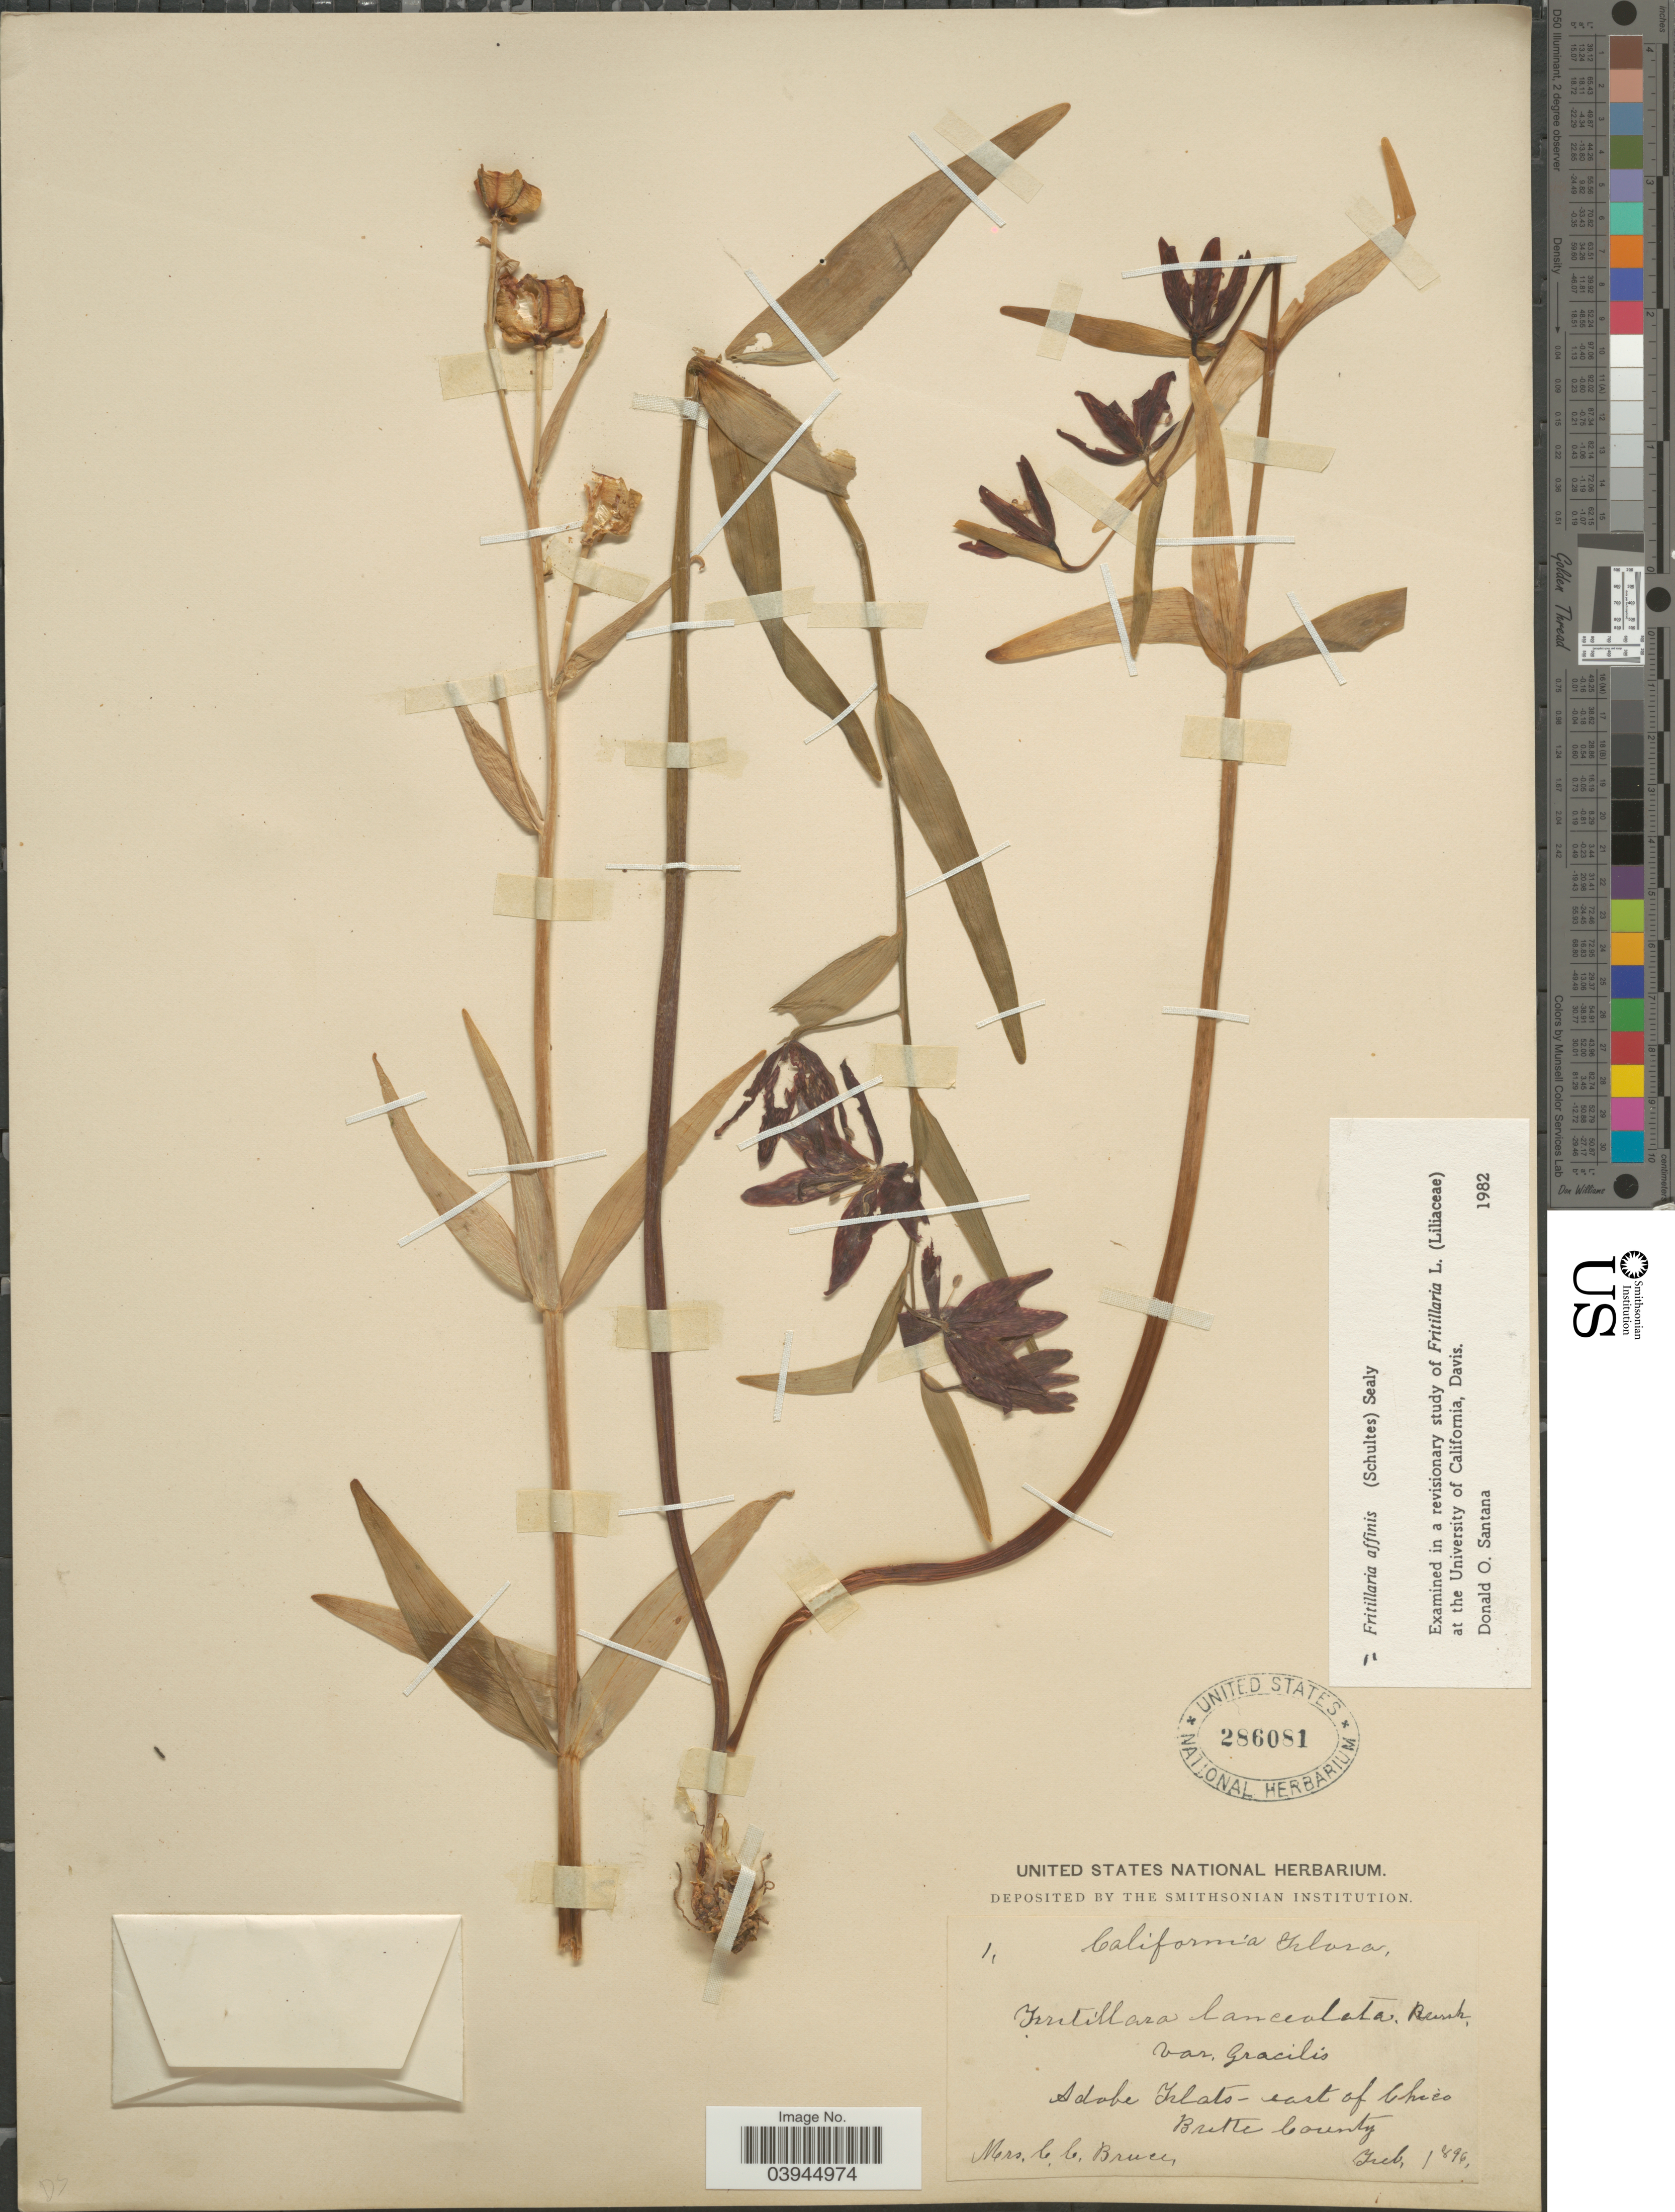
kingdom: Plantae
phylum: Tracheophyta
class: Liliopsida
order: Liliales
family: Liliaceae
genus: Fritillaria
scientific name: Fritillaria affinis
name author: (Schult. & Schult. f.) Sealy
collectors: C. Bruce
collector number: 1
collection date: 1896-02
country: United States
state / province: California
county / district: Butte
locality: Adobe Flats east of Chico. Butte County.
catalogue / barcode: US 286081